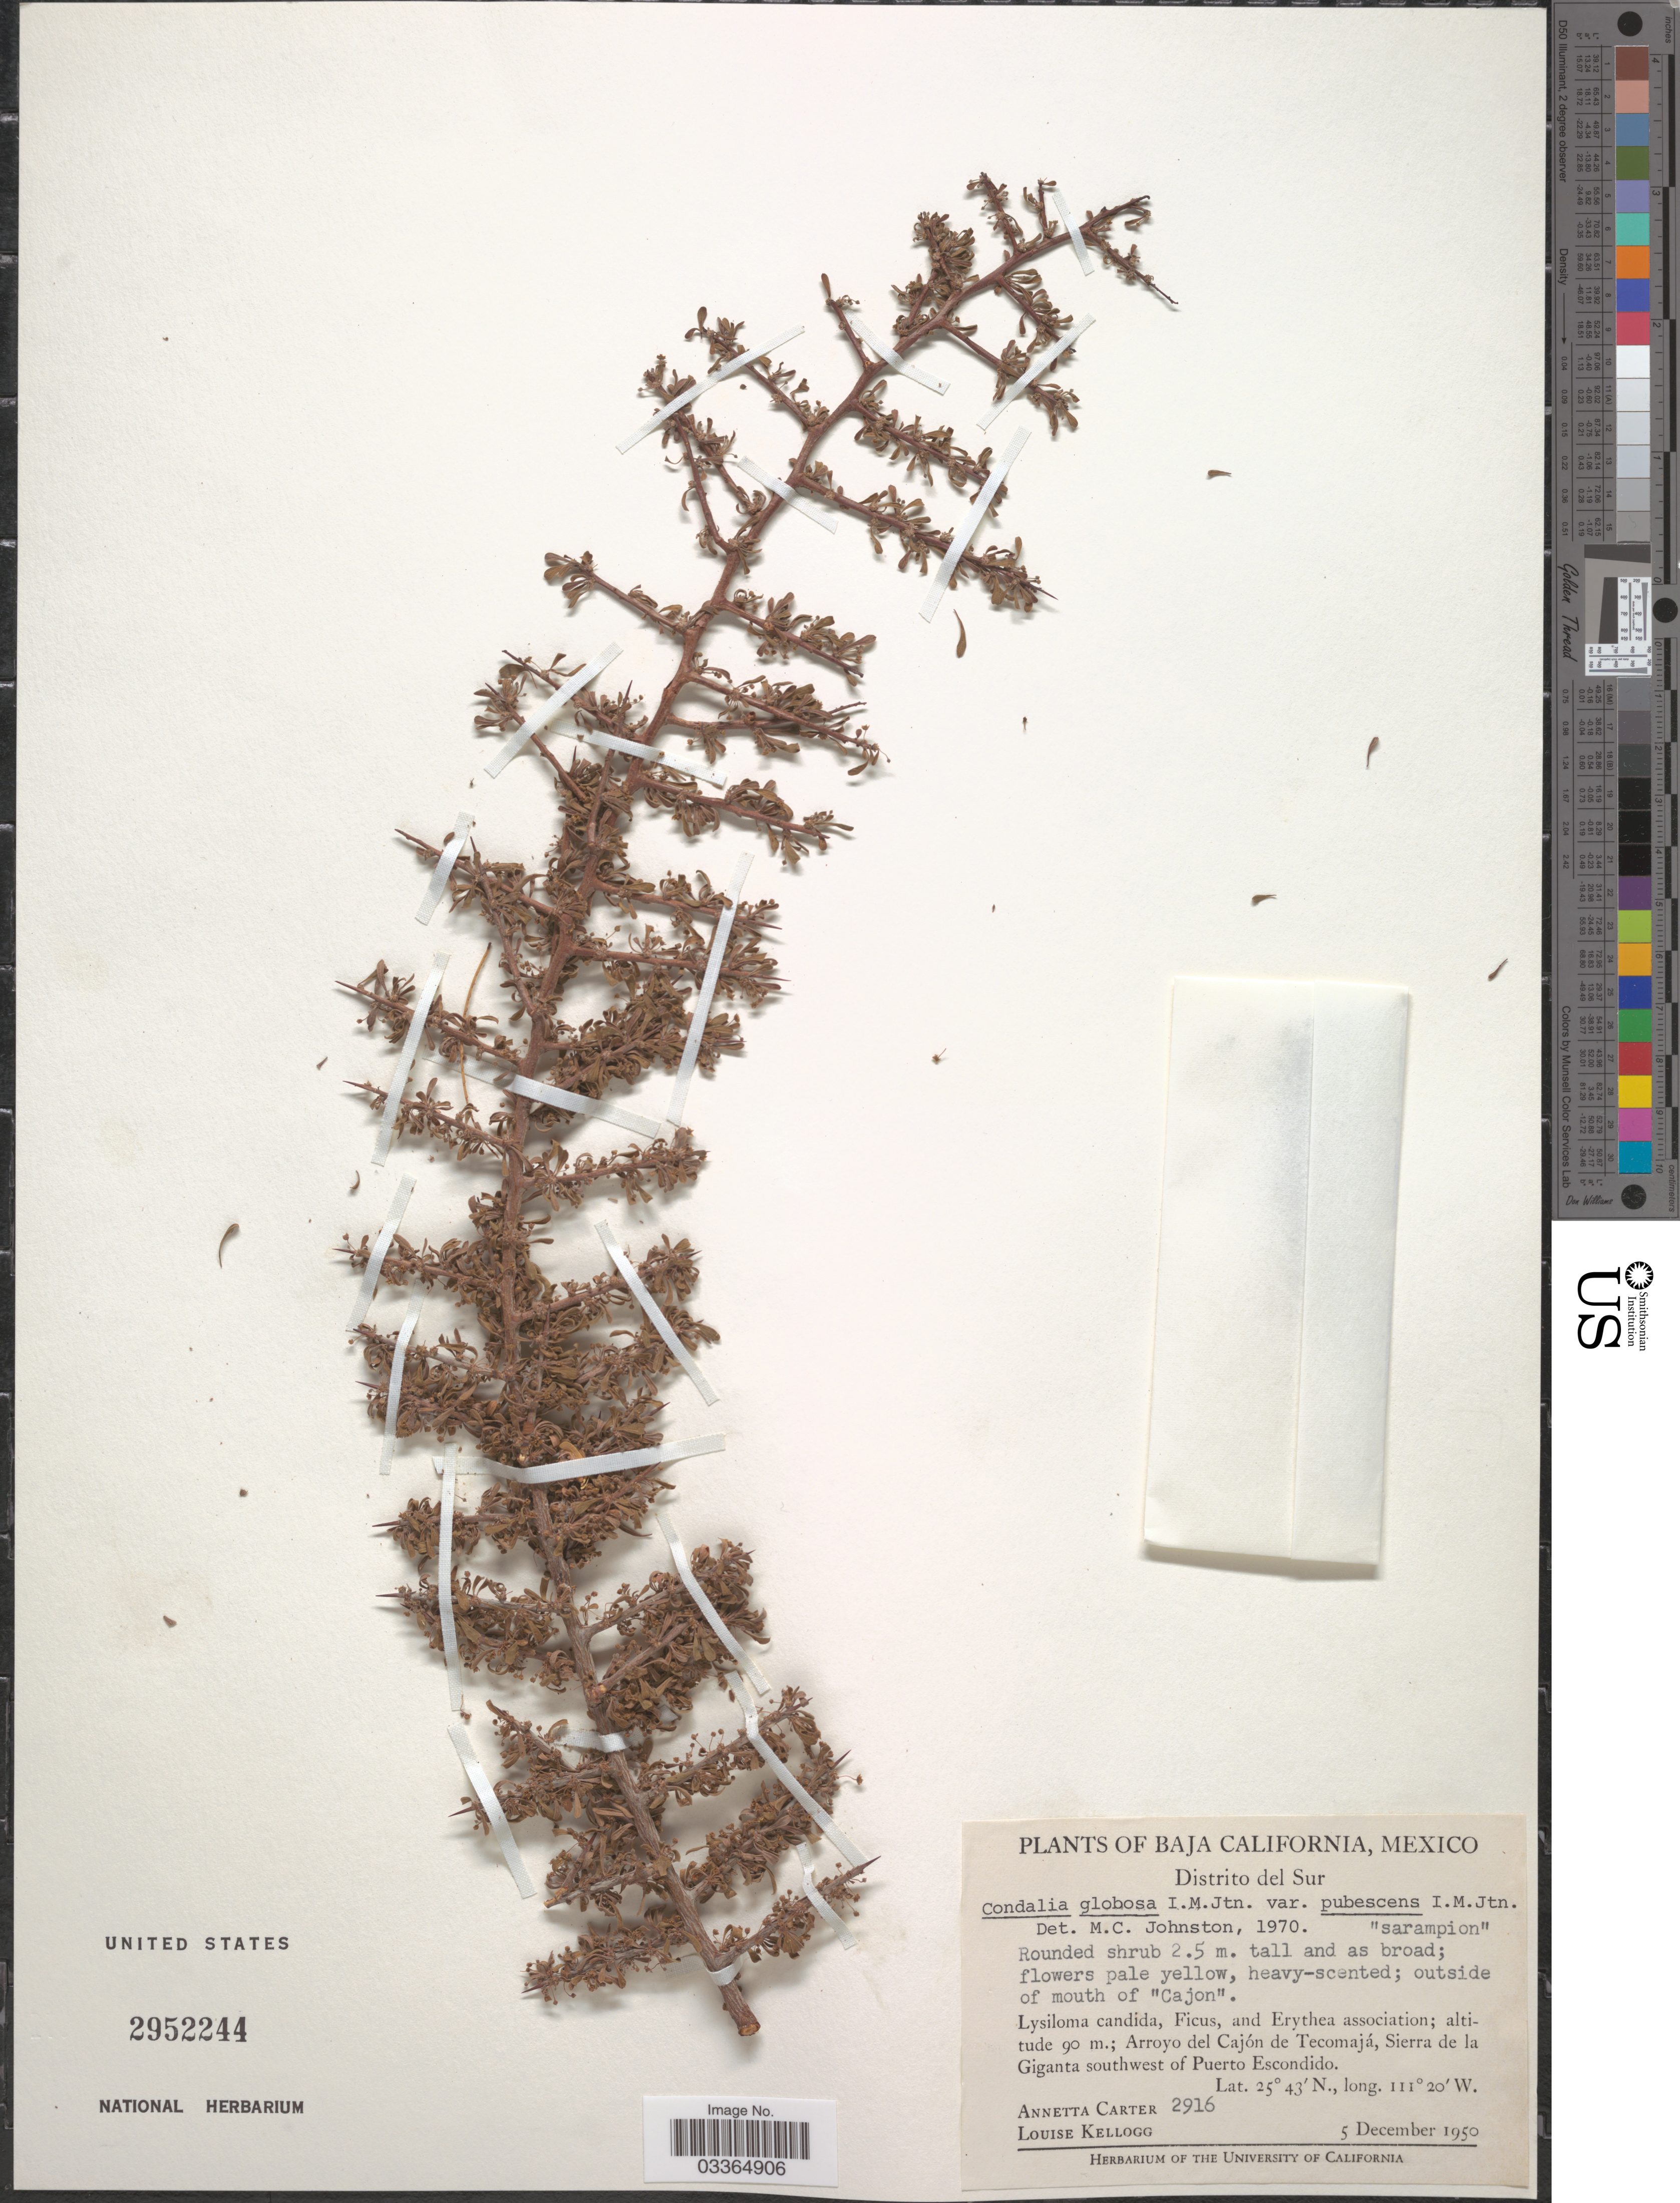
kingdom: Plantae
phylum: Tracheophyta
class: Magnoliopsida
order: Rosales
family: Rhamnaceae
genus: Condalia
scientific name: Condalia globosa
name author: I.M. Johnst.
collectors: Annetta Carter & L. Kellogg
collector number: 2916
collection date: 1950-12-05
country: Mexico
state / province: Baja California Sur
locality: Distrito del Sur. Arroyo del Cajón de Tecomajá, Sierra de la Giganta southwest of Puerto Escondido.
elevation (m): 90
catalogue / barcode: US 2952244